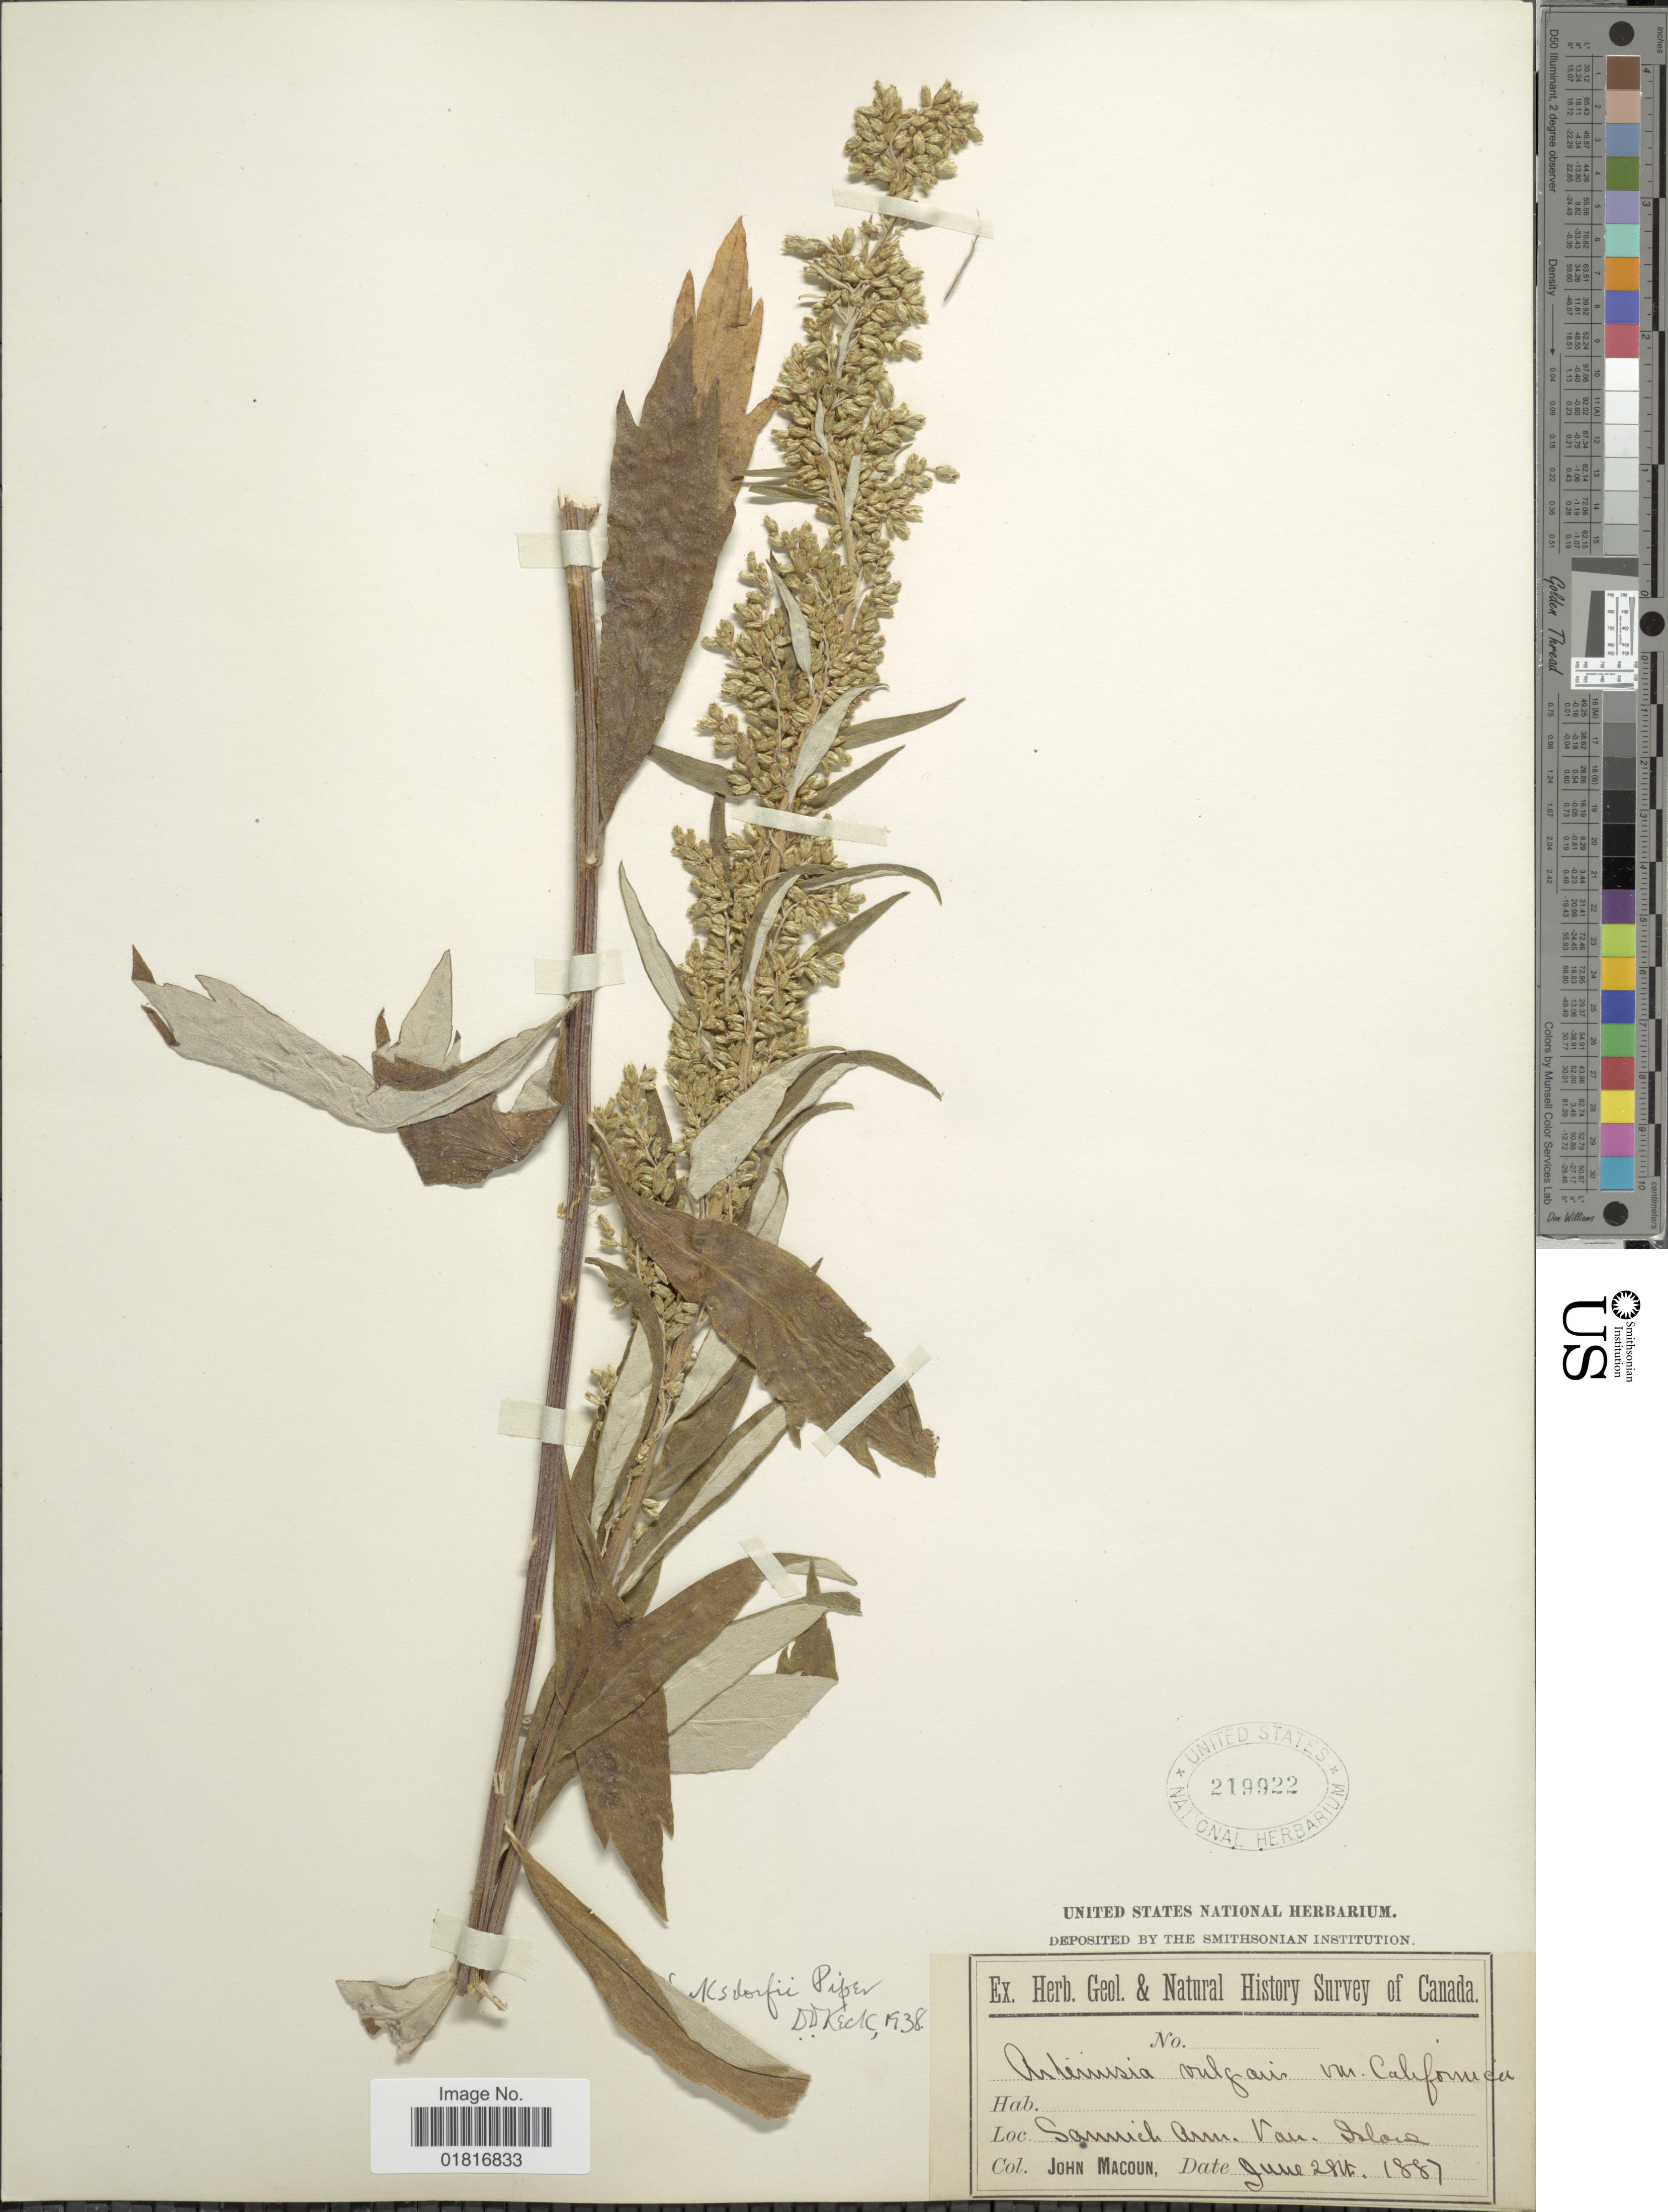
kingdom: Plantae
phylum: Tracheophyta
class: Magnoliopsida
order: Asterales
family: Asteraceae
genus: Artemisia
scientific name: Artemisia suksdorfii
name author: Piper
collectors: J. Macoun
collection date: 1887-06-28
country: Canada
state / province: British Columbia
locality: Van. Island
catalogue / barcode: US 219922